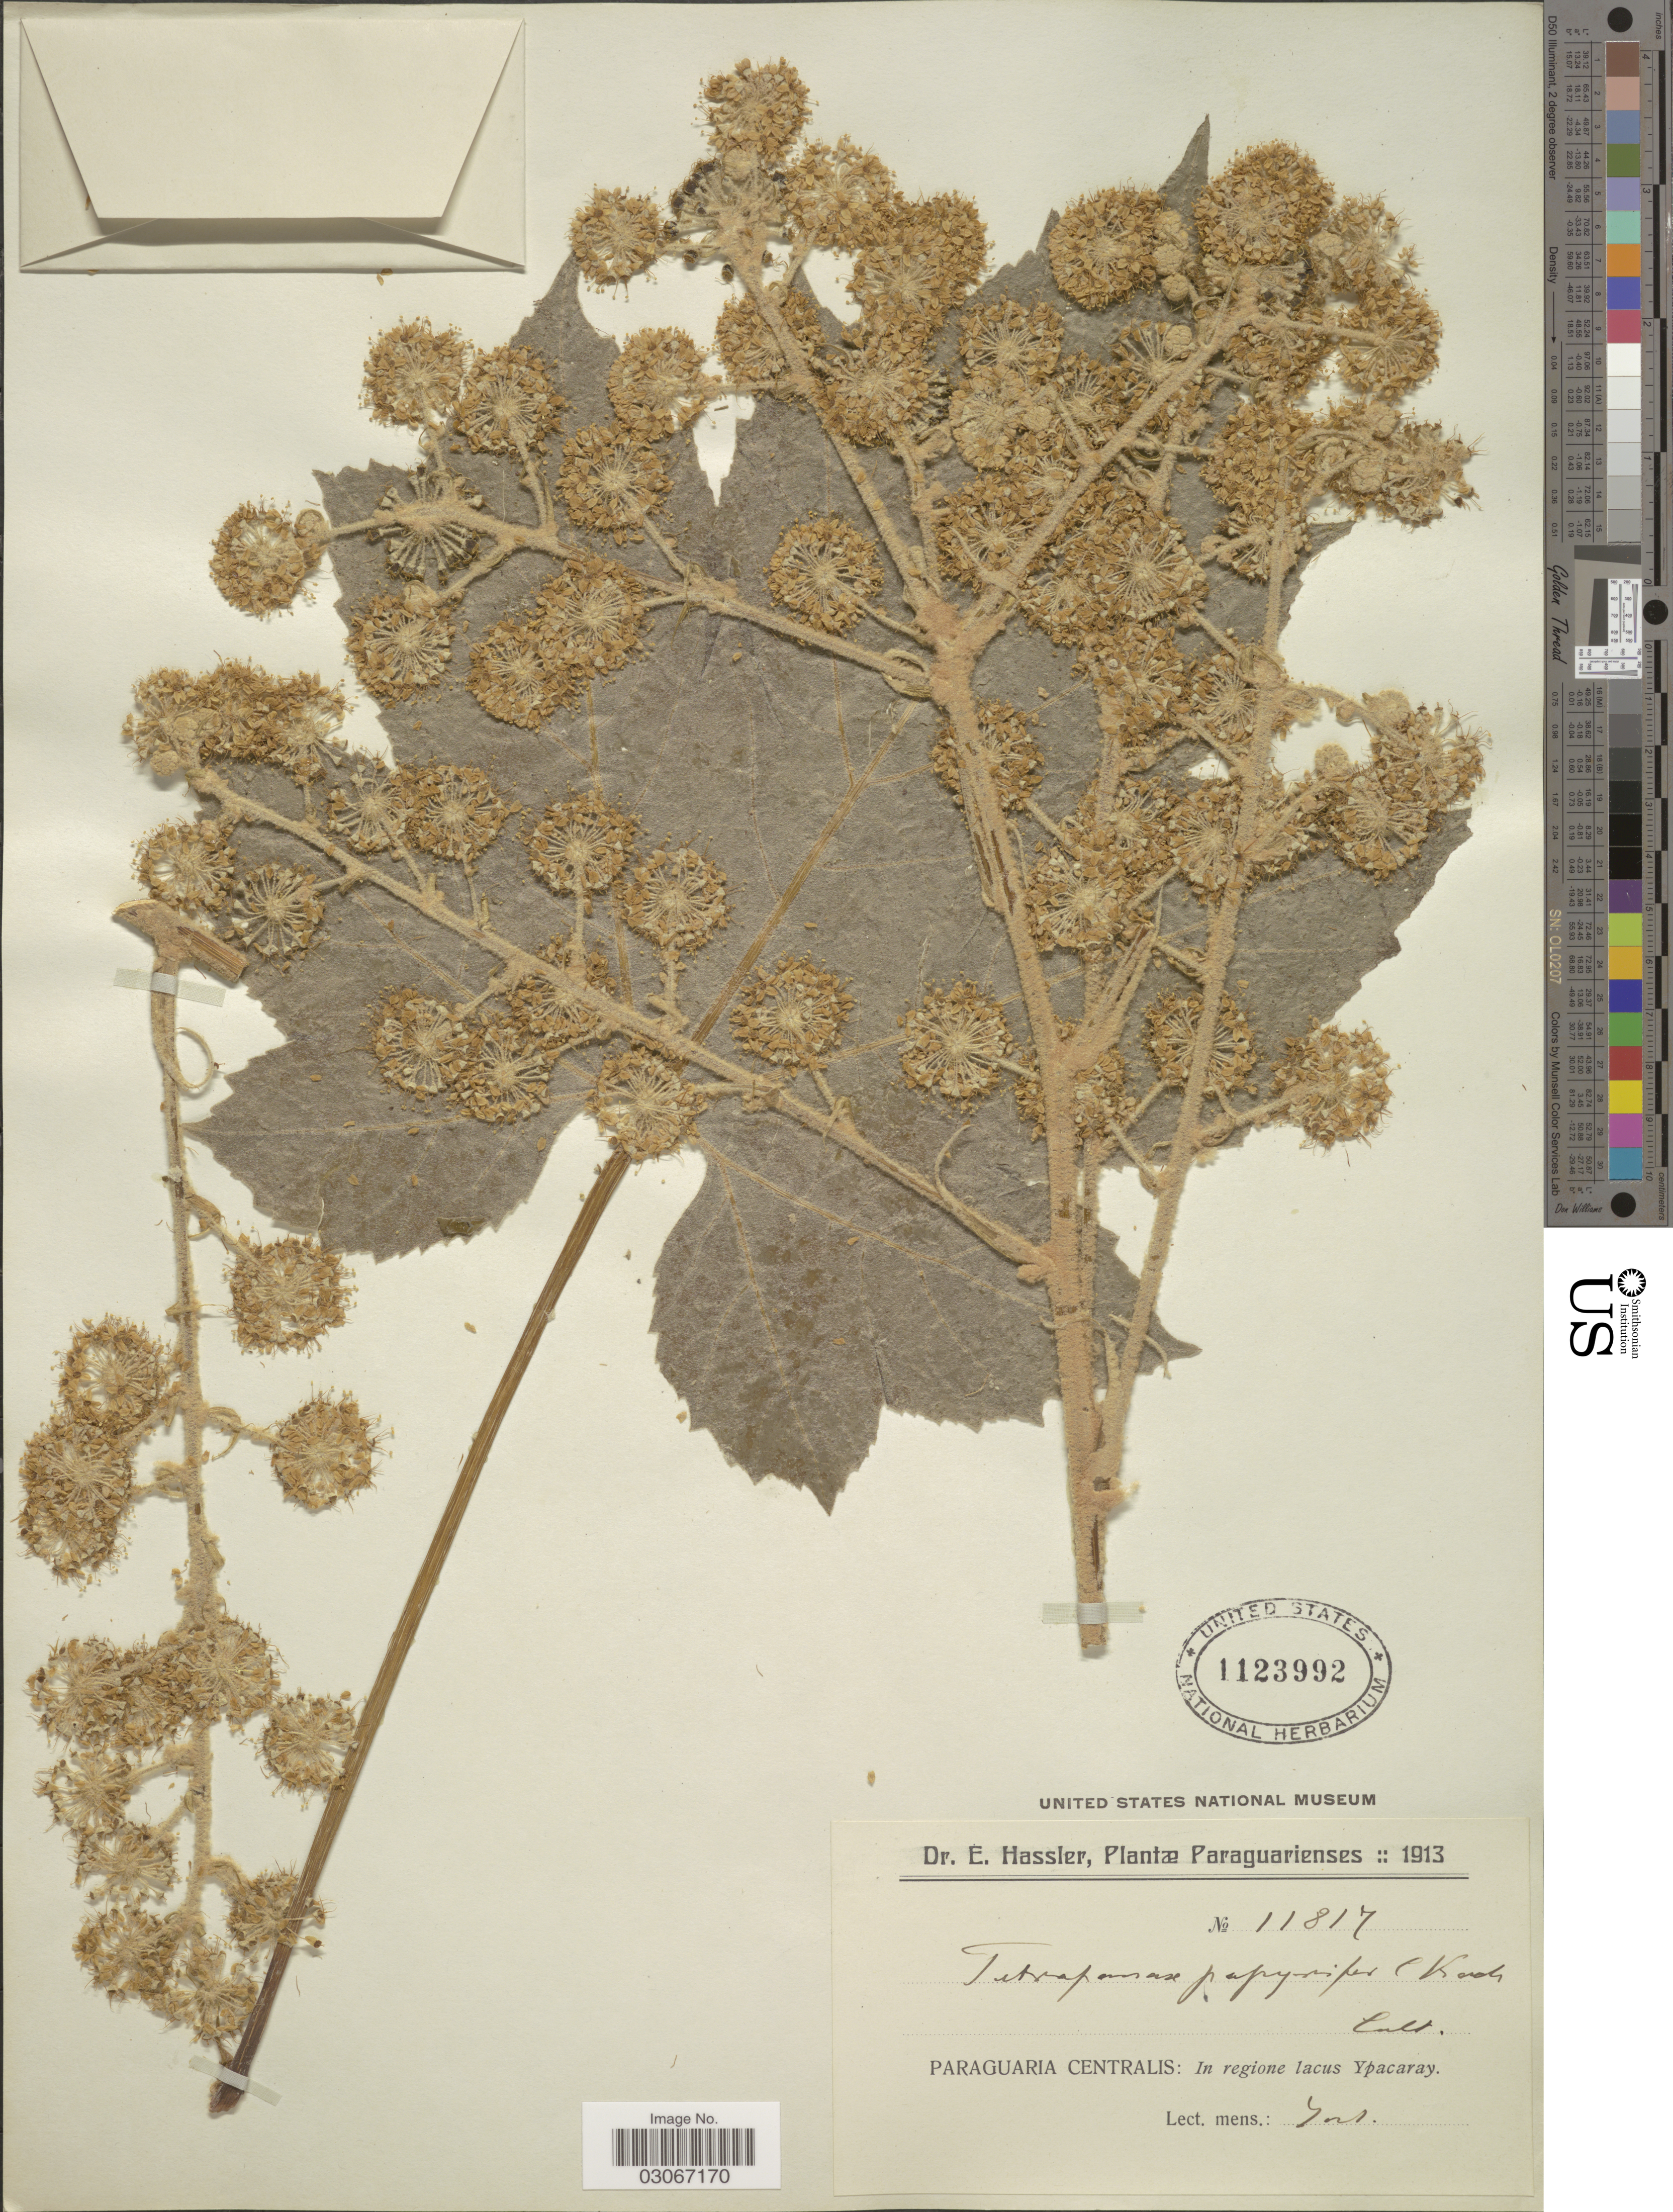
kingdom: Plantae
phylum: Tracheophyta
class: Magnoliopsida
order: Apiales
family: Araliaceae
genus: Tetrapanax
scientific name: Tetrapanax papyrifer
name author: (Hook.) K. Koch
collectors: E. Hassler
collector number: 11817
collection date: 1913-07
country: Paraguay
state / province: Central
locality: Paraguaria Centralis: In regione lacus Ypacaray.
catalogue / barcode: US 1123992